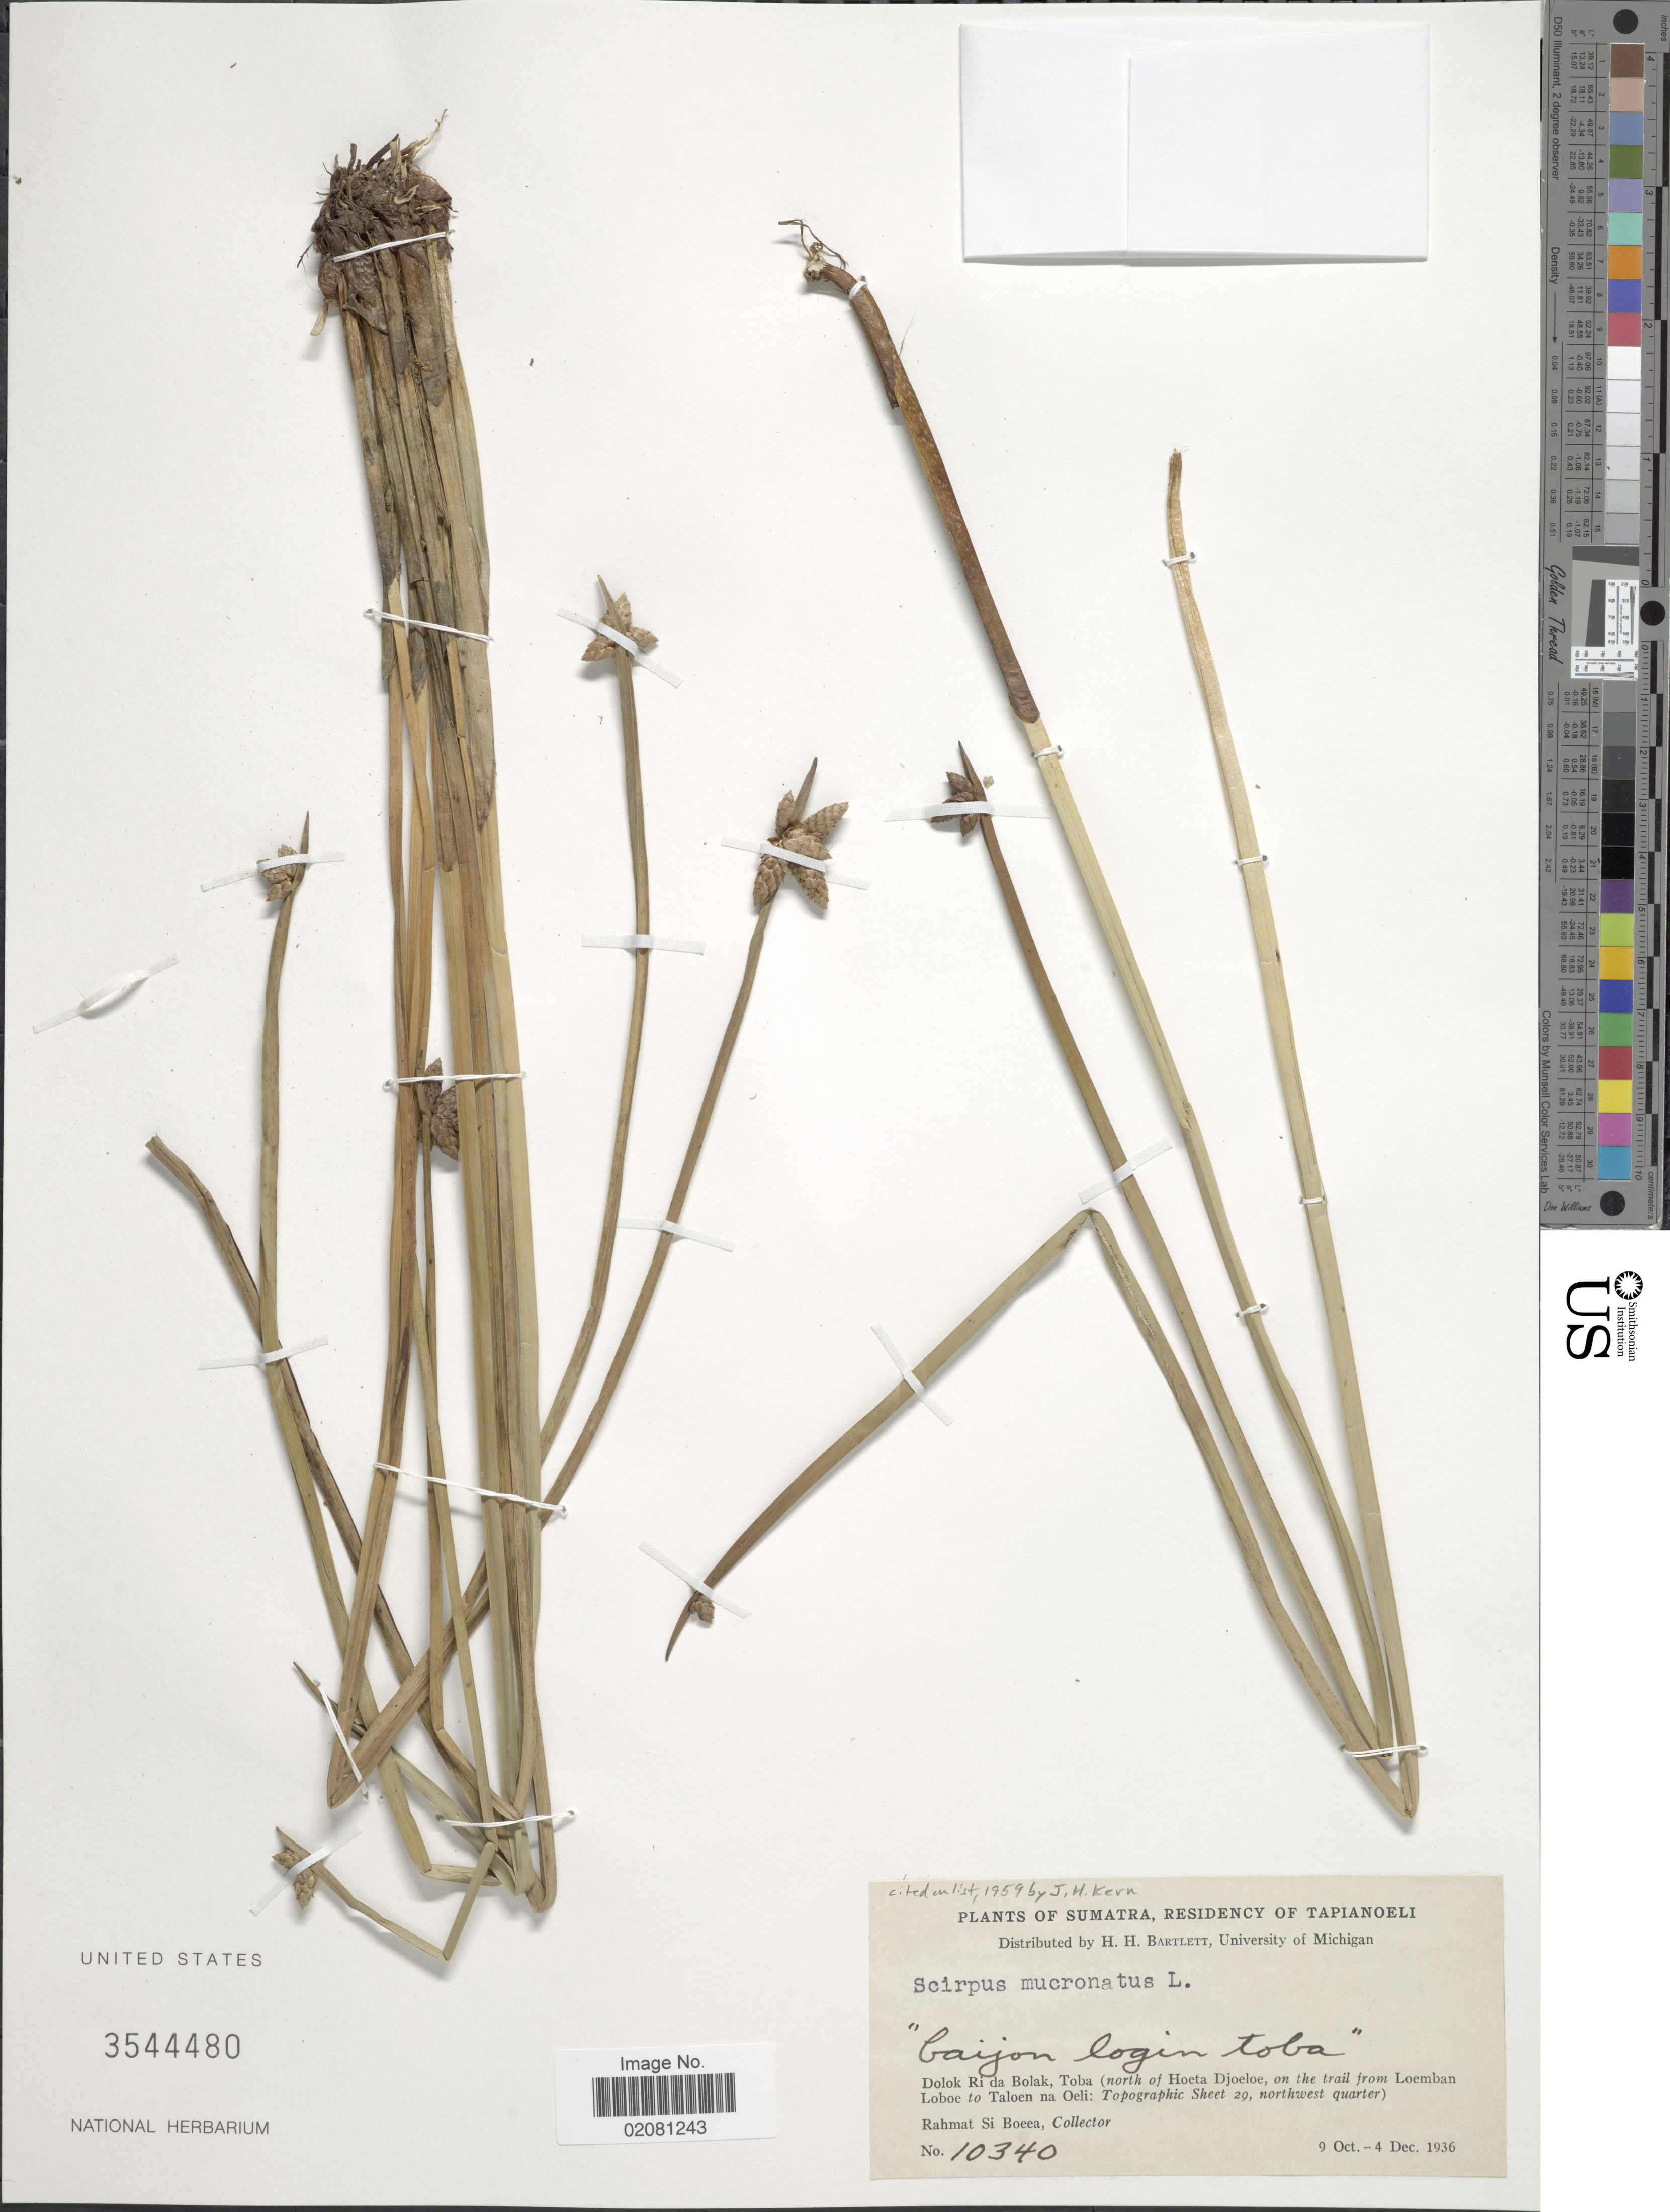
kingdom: Plantae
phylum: Tracheophyta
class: Liliopsida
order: Poales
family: Cyperaceae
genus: Schoenoplectus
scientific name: Schoenoplectus mucronatus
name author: (L.) Palla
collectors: Rahmat Si Boeea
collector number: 10340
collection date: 1936-10-09/1936-12-04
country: Indonesia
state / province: Sumatra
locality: Residency of Tapianoeli, Dolok Ri da Bolak, Toba (north of Hoeta Djoeloe, on the trail from Loemban Loboe to Taloen na Oeli; Topographic Sheet 20, northwest quarter).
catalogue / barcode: US 3544480